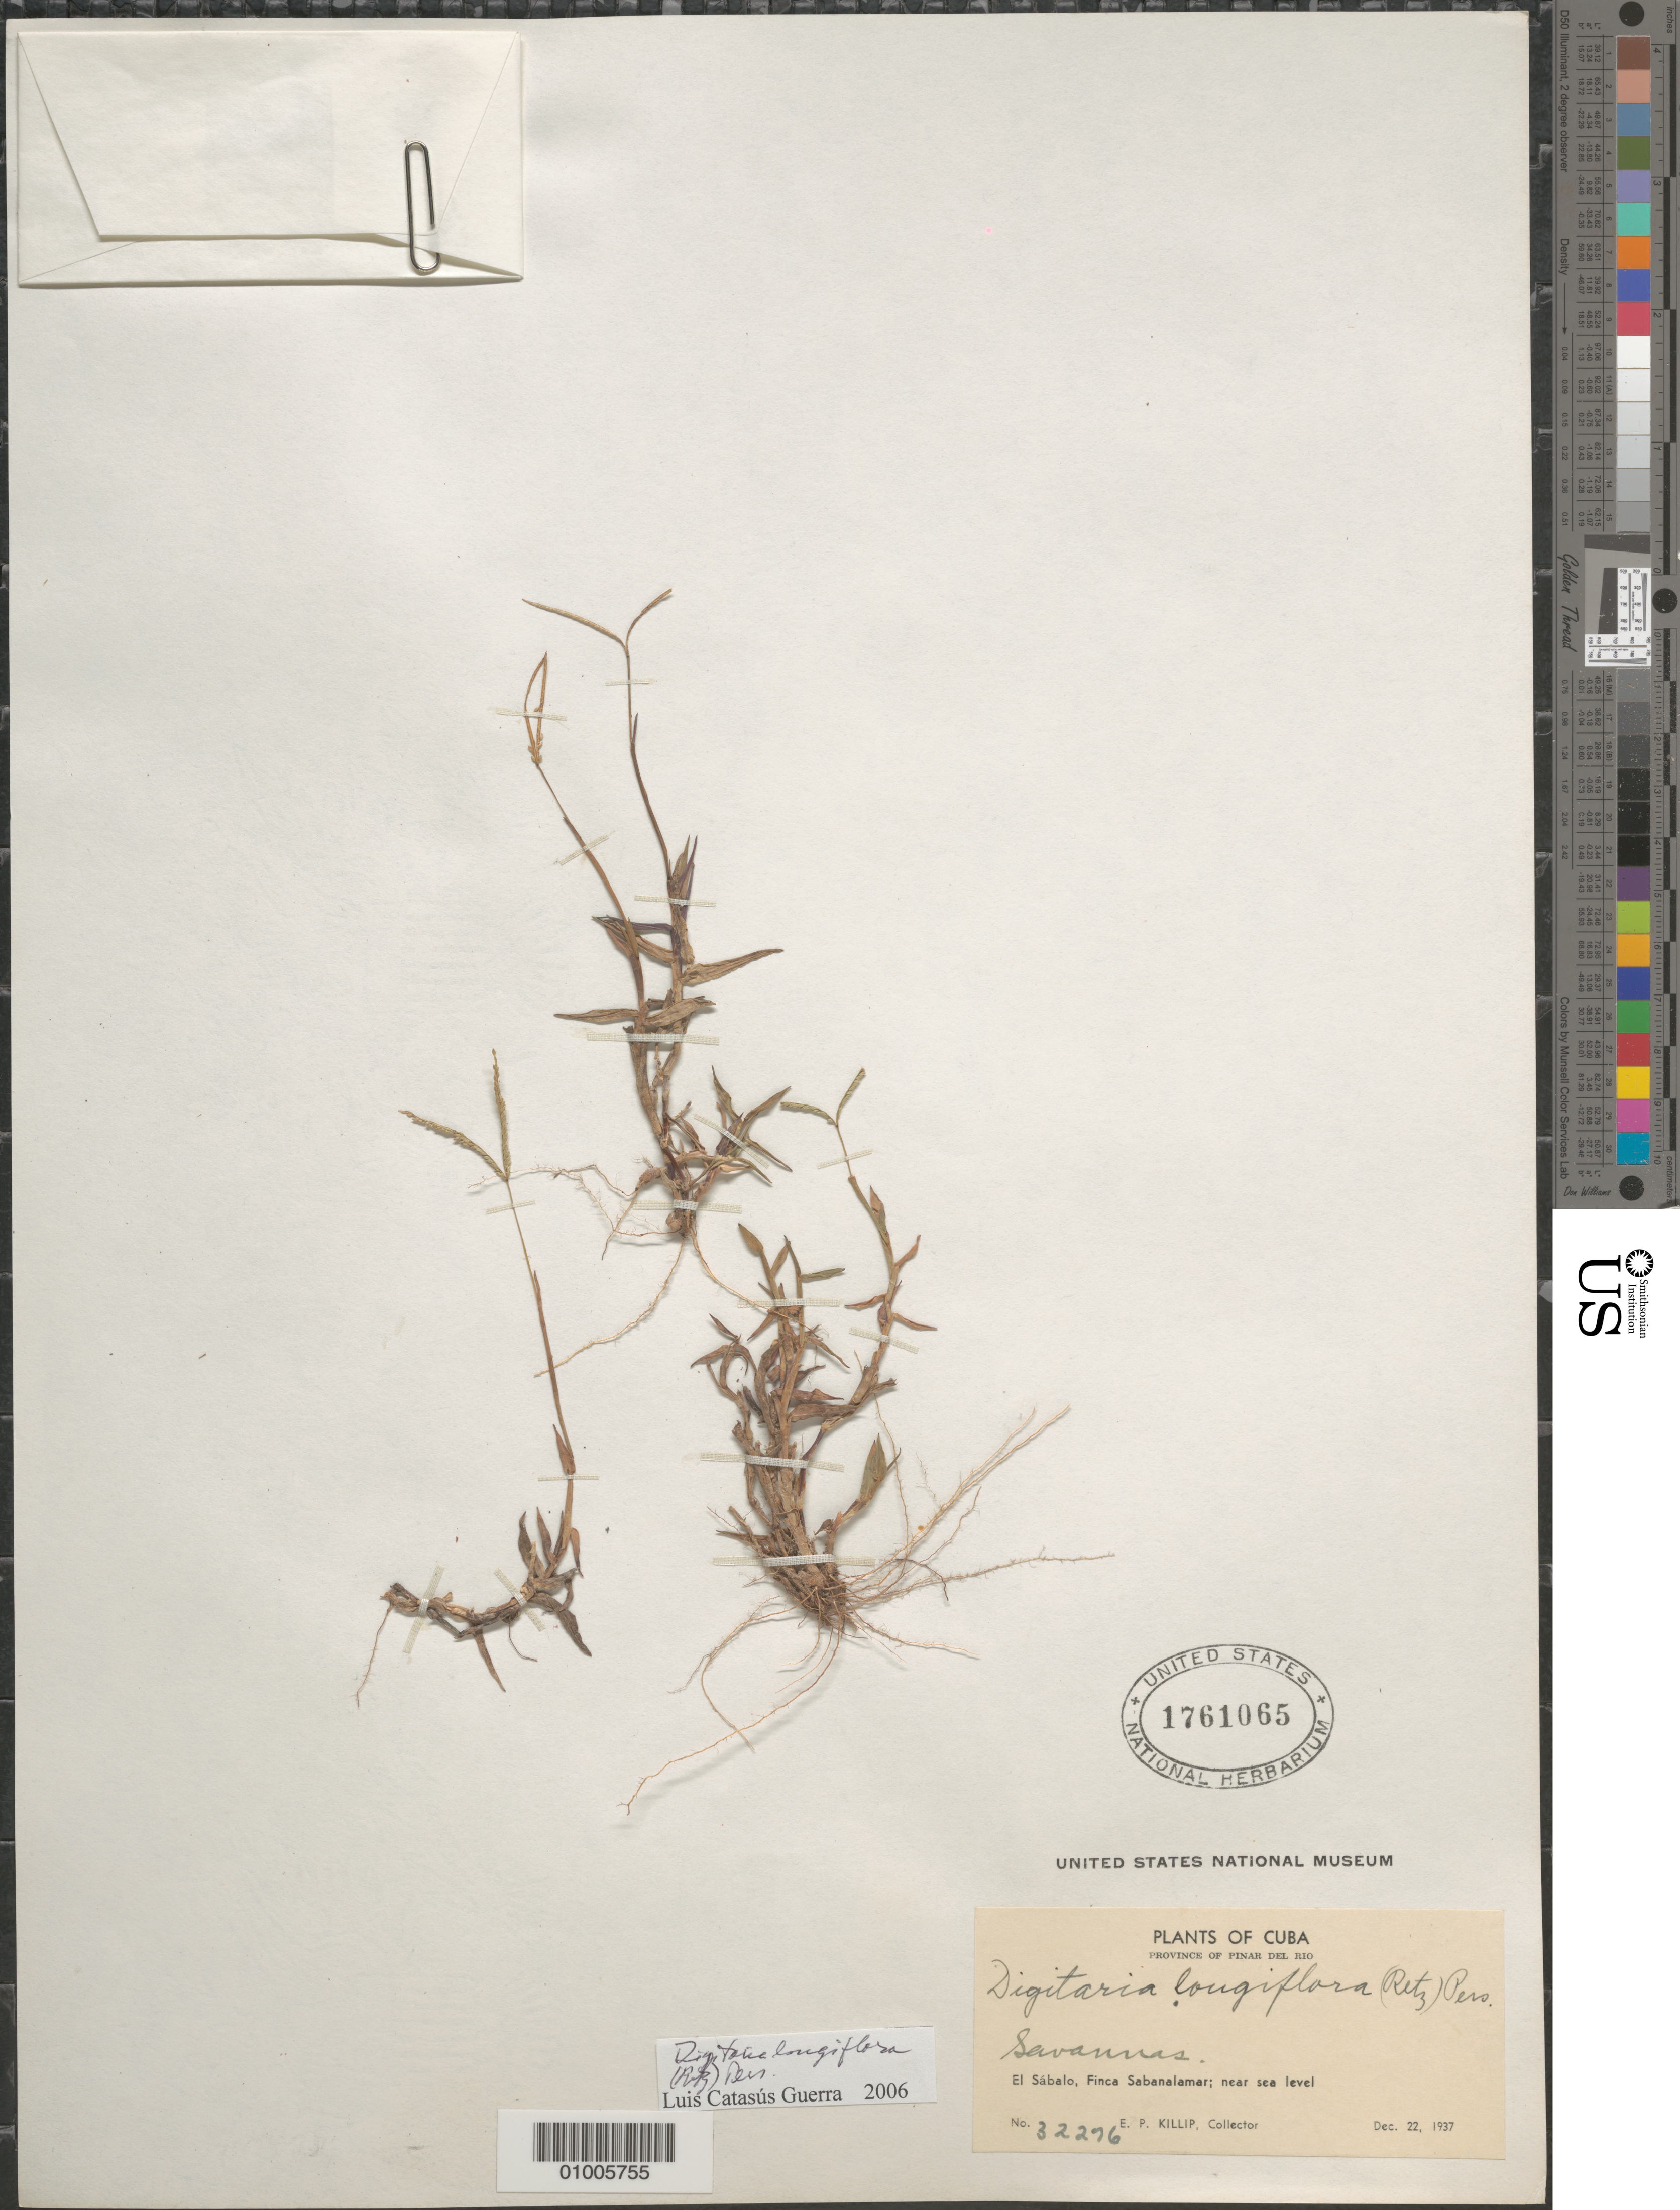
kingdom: Plantae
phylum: Tracheophyta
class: Liliopsida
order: Poales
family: Poaceae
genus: Digitaria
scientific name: Digitaria longiflora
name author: (Retz.) Pers.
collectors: E. P. Killip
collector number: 32276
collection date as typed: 22 Dec 1937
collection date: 1937-12-22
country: Cuba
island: Cuba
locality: El Sabalo, Finca Sabanalamar, near sea level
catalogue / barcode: US 1761065